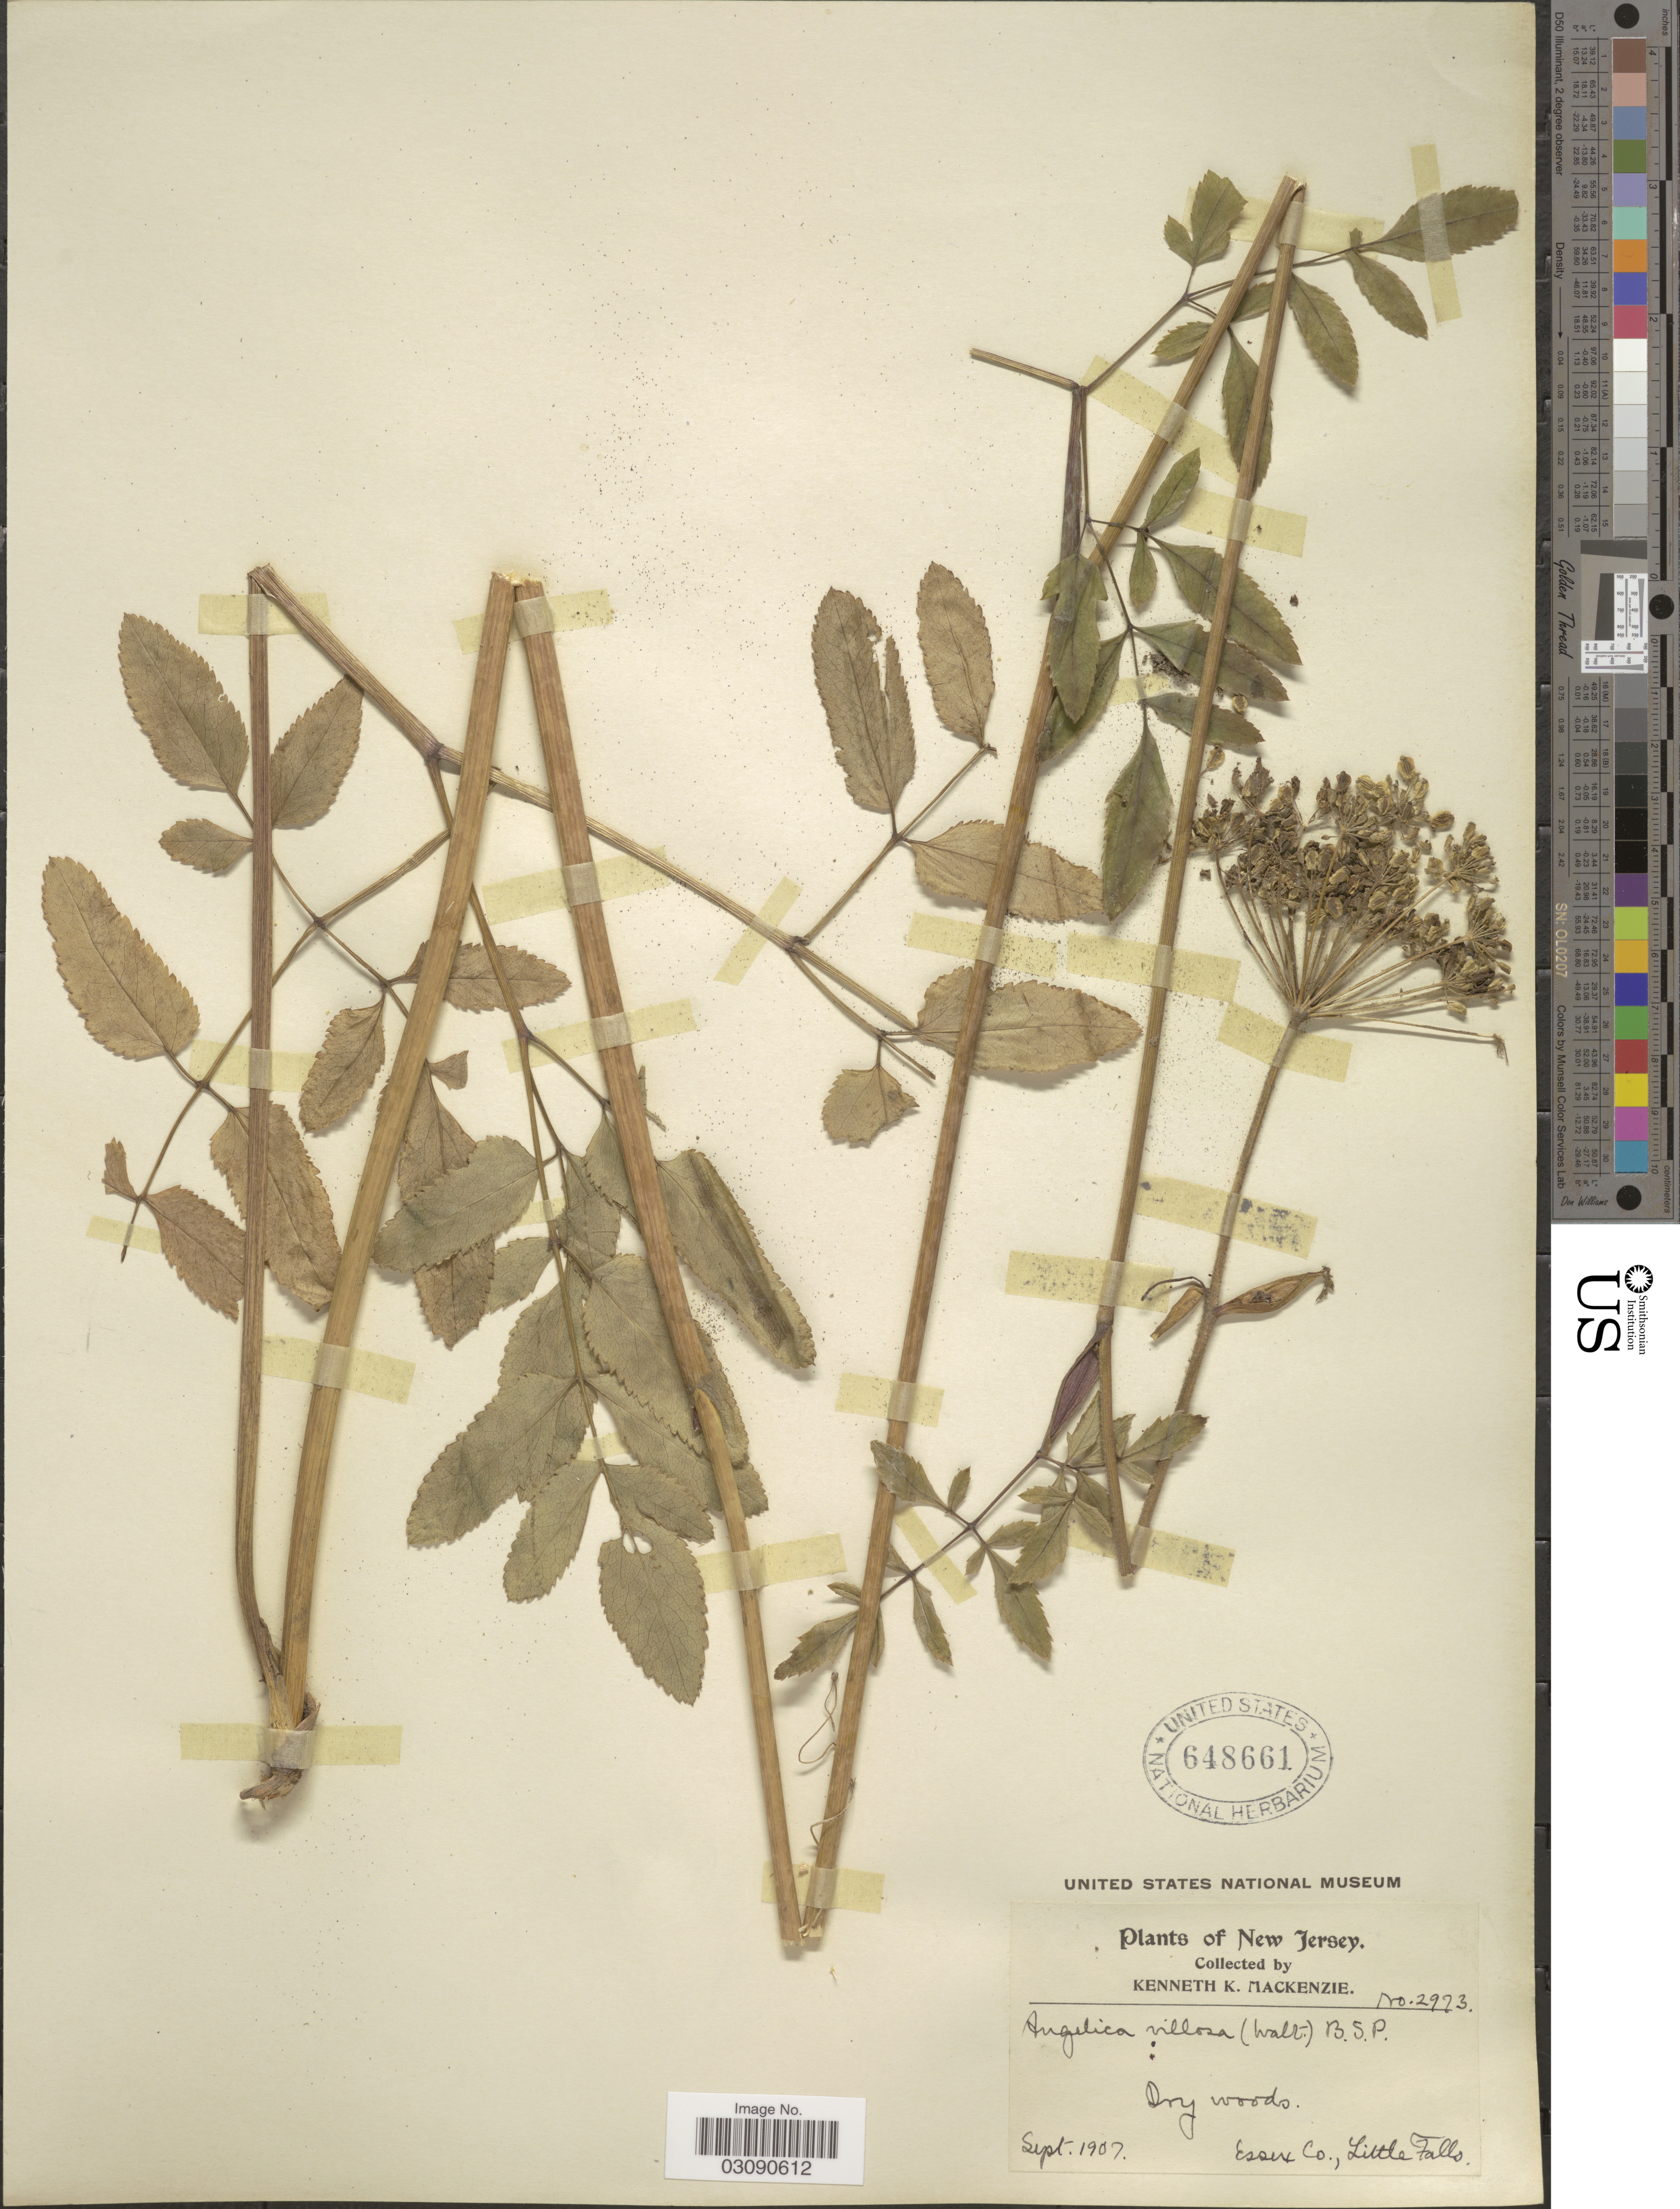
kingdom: Plantae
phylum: Tracheophyta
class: Magnoliopsida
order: Apiales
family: Apiaceae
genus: Angelica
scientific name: Angelica venenosa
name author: (Greenway) Fernald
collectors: K. K. Mackenzie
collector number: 2973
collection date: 1907-09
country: United States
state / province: New Jersey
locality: Essex Co., Little Falls.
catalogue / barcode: US 648661